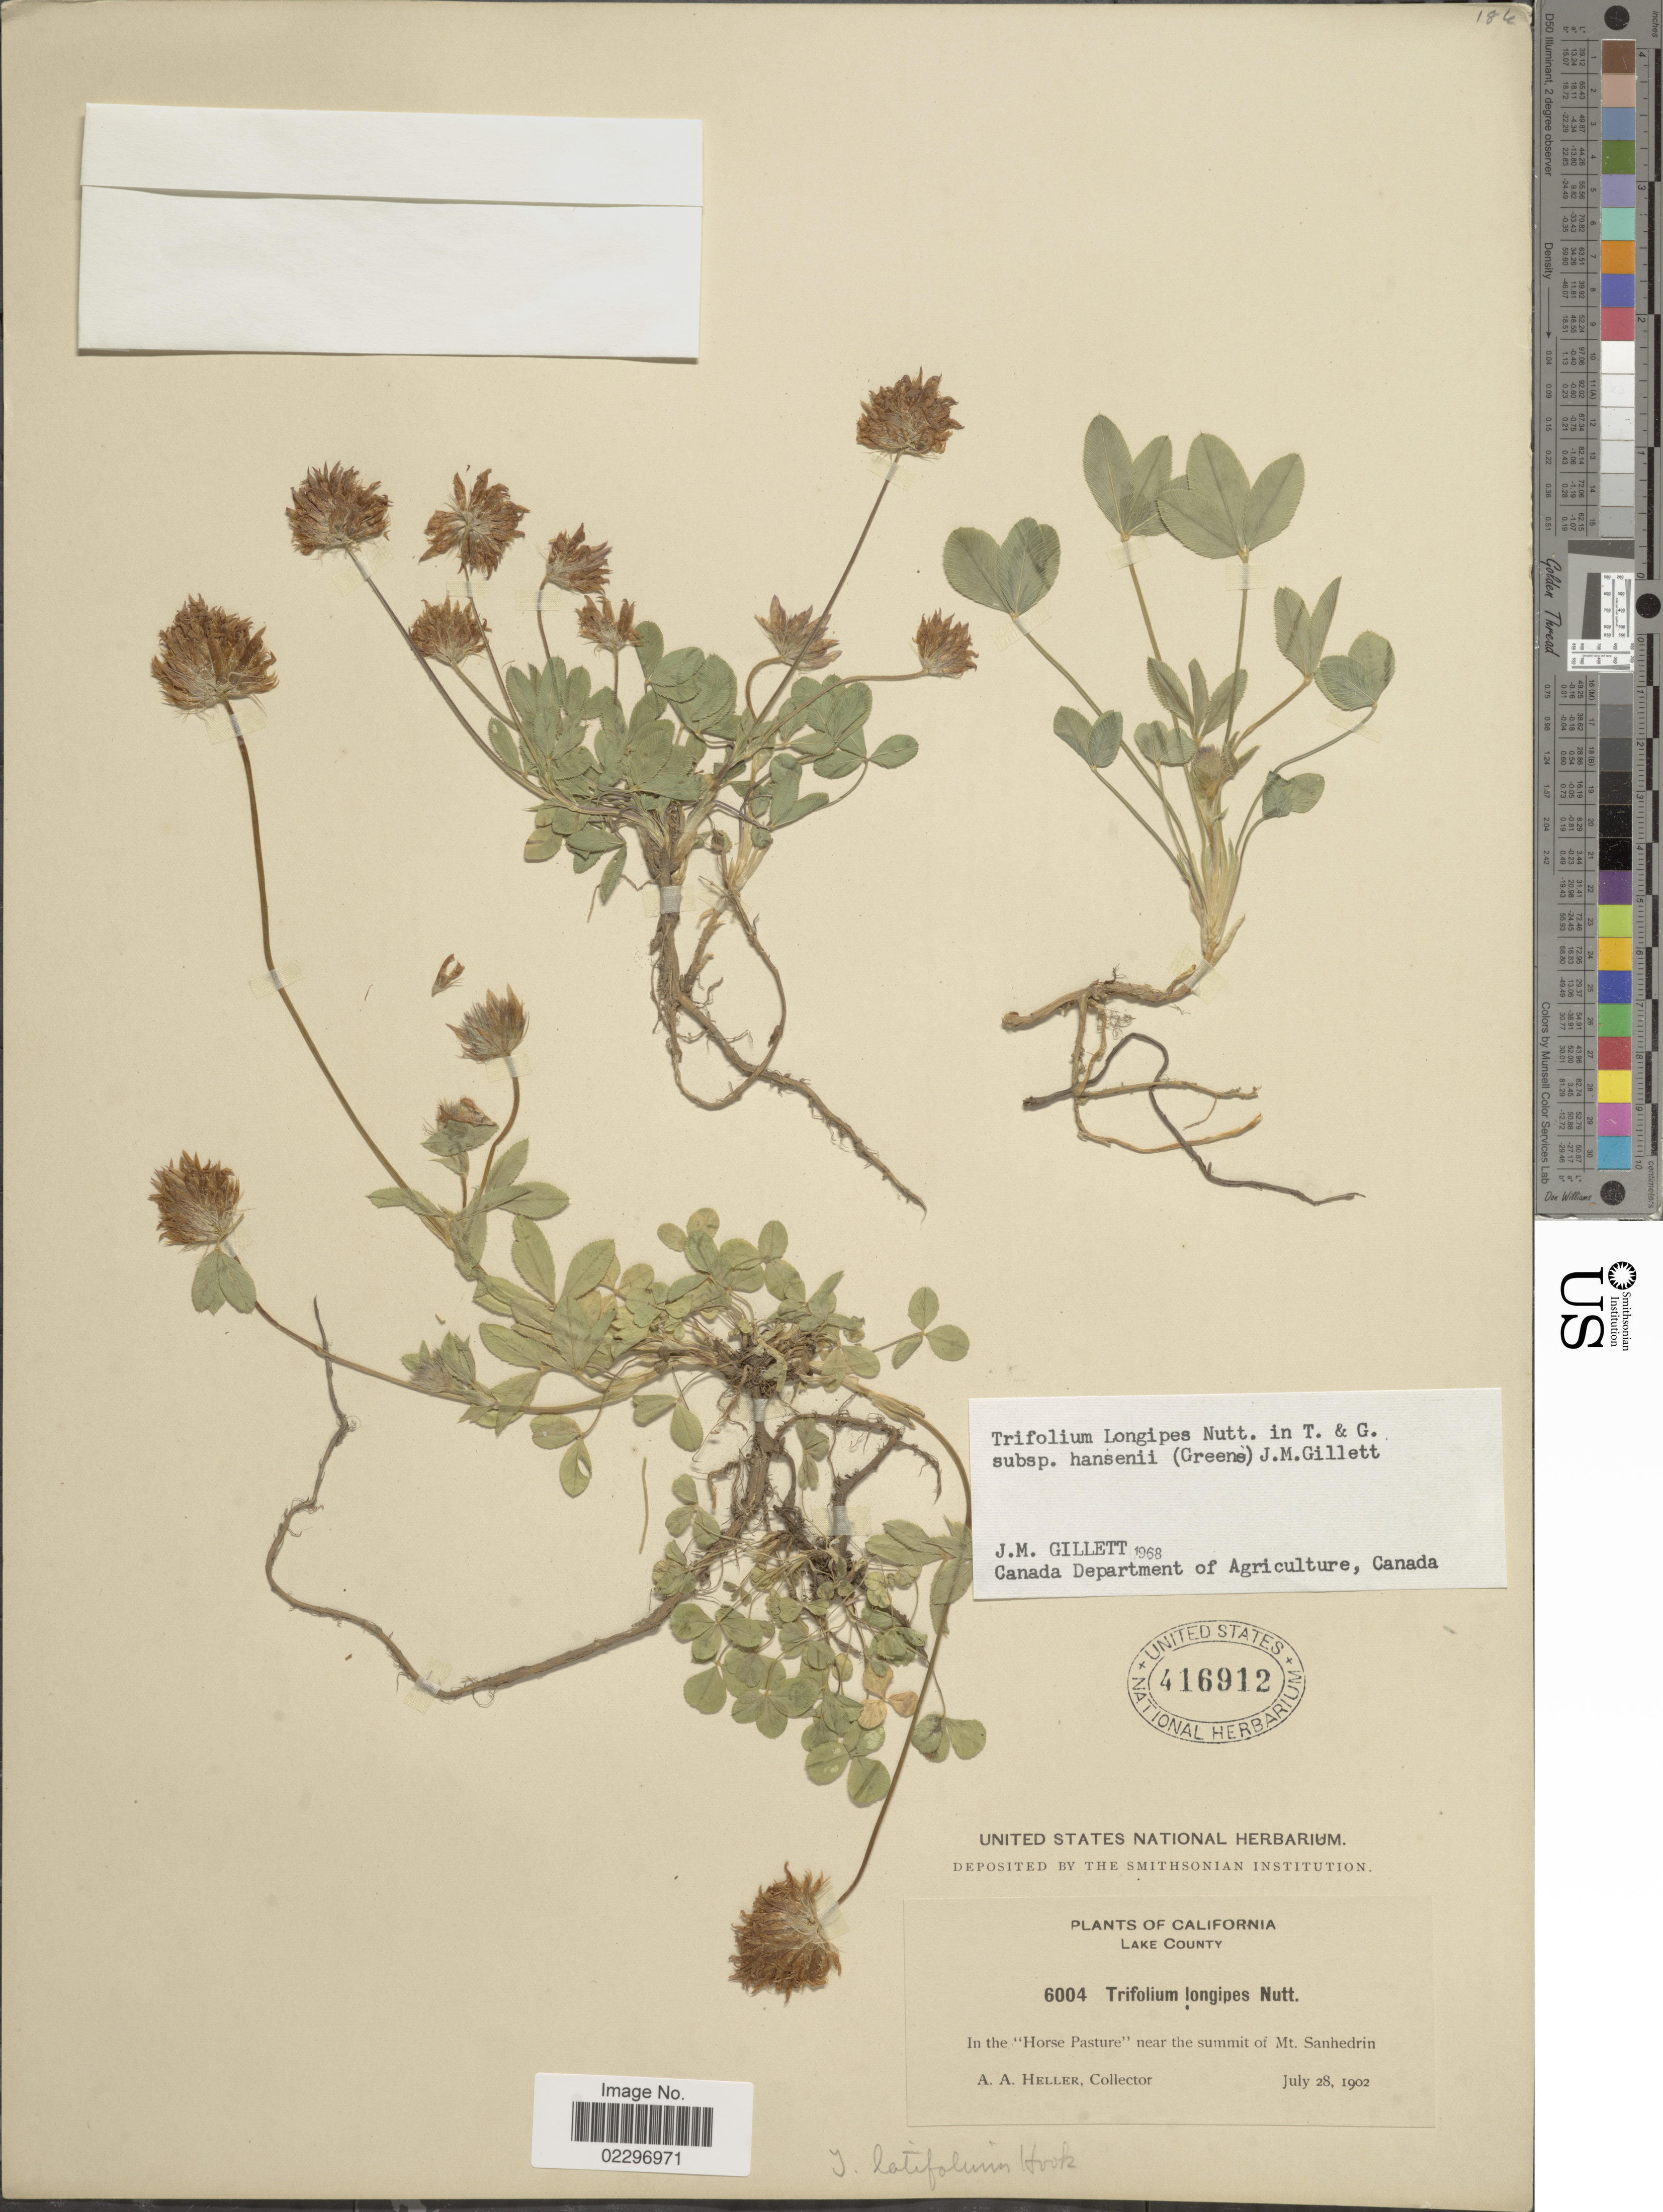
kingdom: Plantae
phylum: Tracheophyta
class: Magnoliopsida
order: Fabales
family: Fabaceae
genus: Trifolium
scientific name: Trifolium longipes subsp. hansenii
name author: (Greene) J.M. Gillett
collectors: A. A. Heller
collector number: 6004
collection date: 1902-07-28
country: United States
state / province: California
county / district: Lake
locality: Lake County, In the 'Horse Pasture' near the summit of Mt Sanhedrin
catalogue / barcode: US 416912